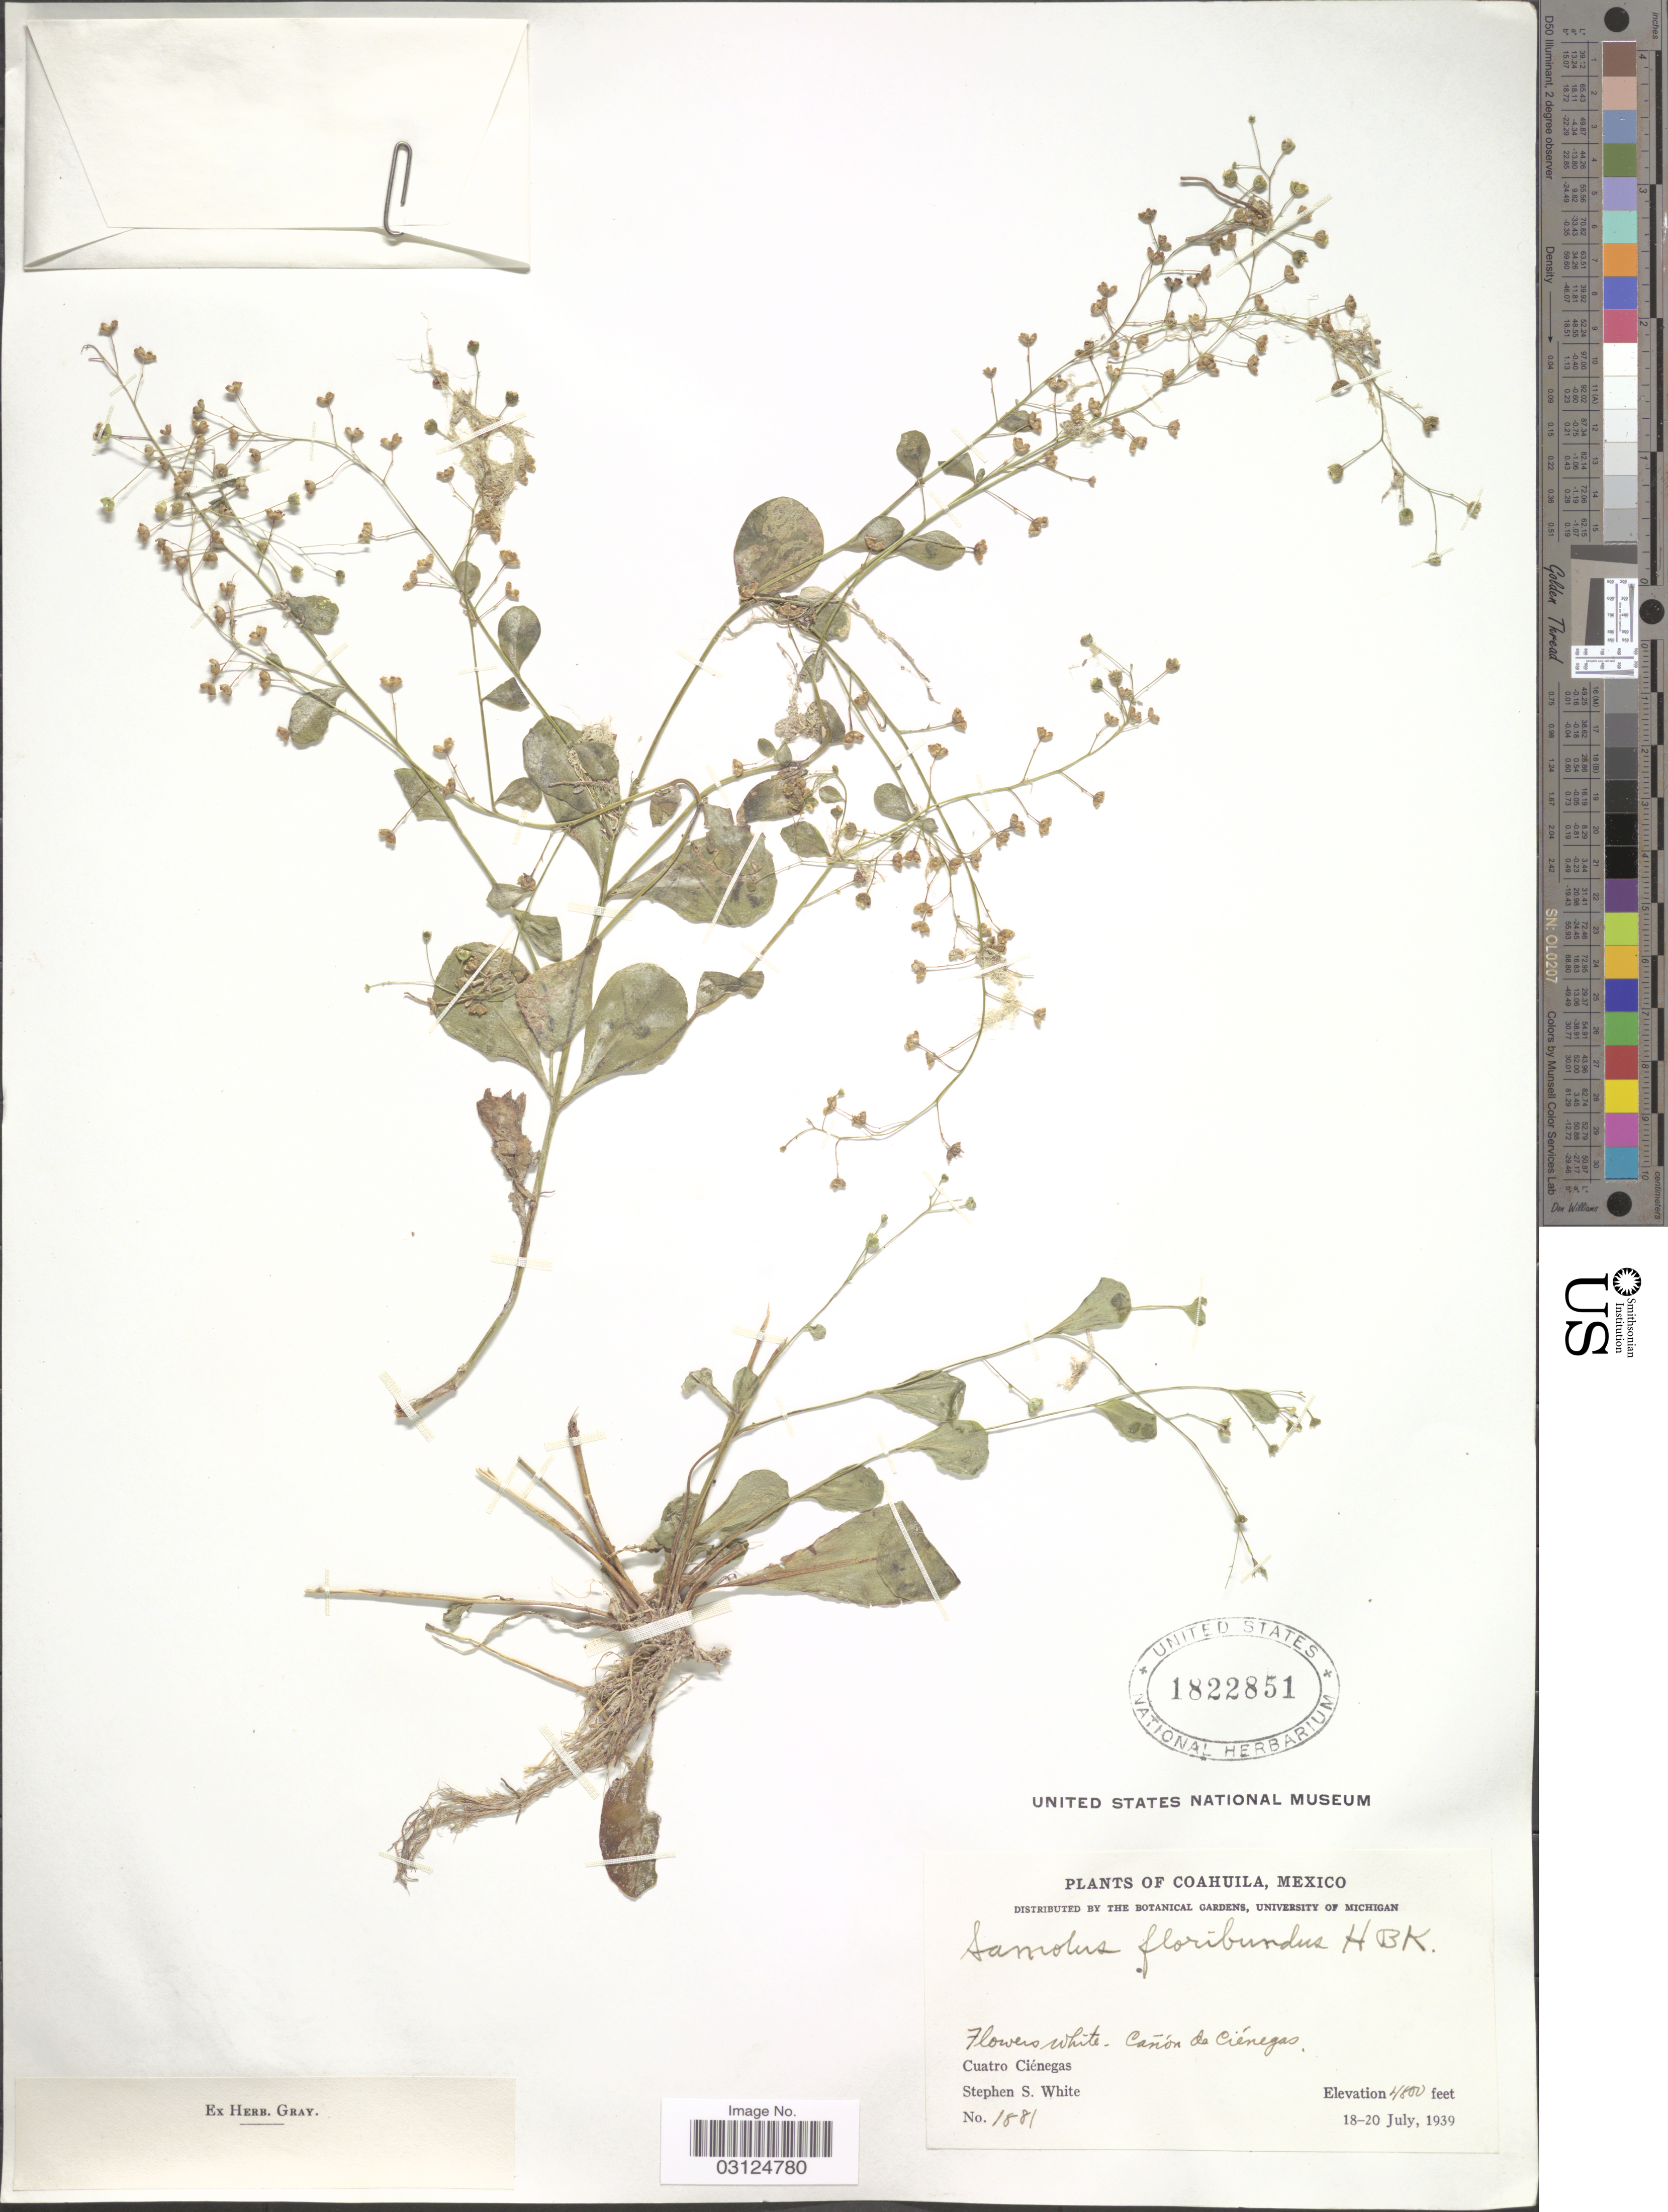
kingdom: Plantae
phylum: Tracheophyta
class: Magnoliopsida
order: Ericales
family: Primulaceae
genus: Samolus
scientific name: Samolus valerandi var. floribundus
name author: (Kunth) R. Knuth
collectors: S. S. White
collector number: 1881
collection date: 1939-07-18/1939-07-20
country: Mexico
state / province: Coahuila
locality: Cuatro Ciénegas. Cañón de Ciénegas.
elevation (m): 1463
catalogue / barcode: US 1822851